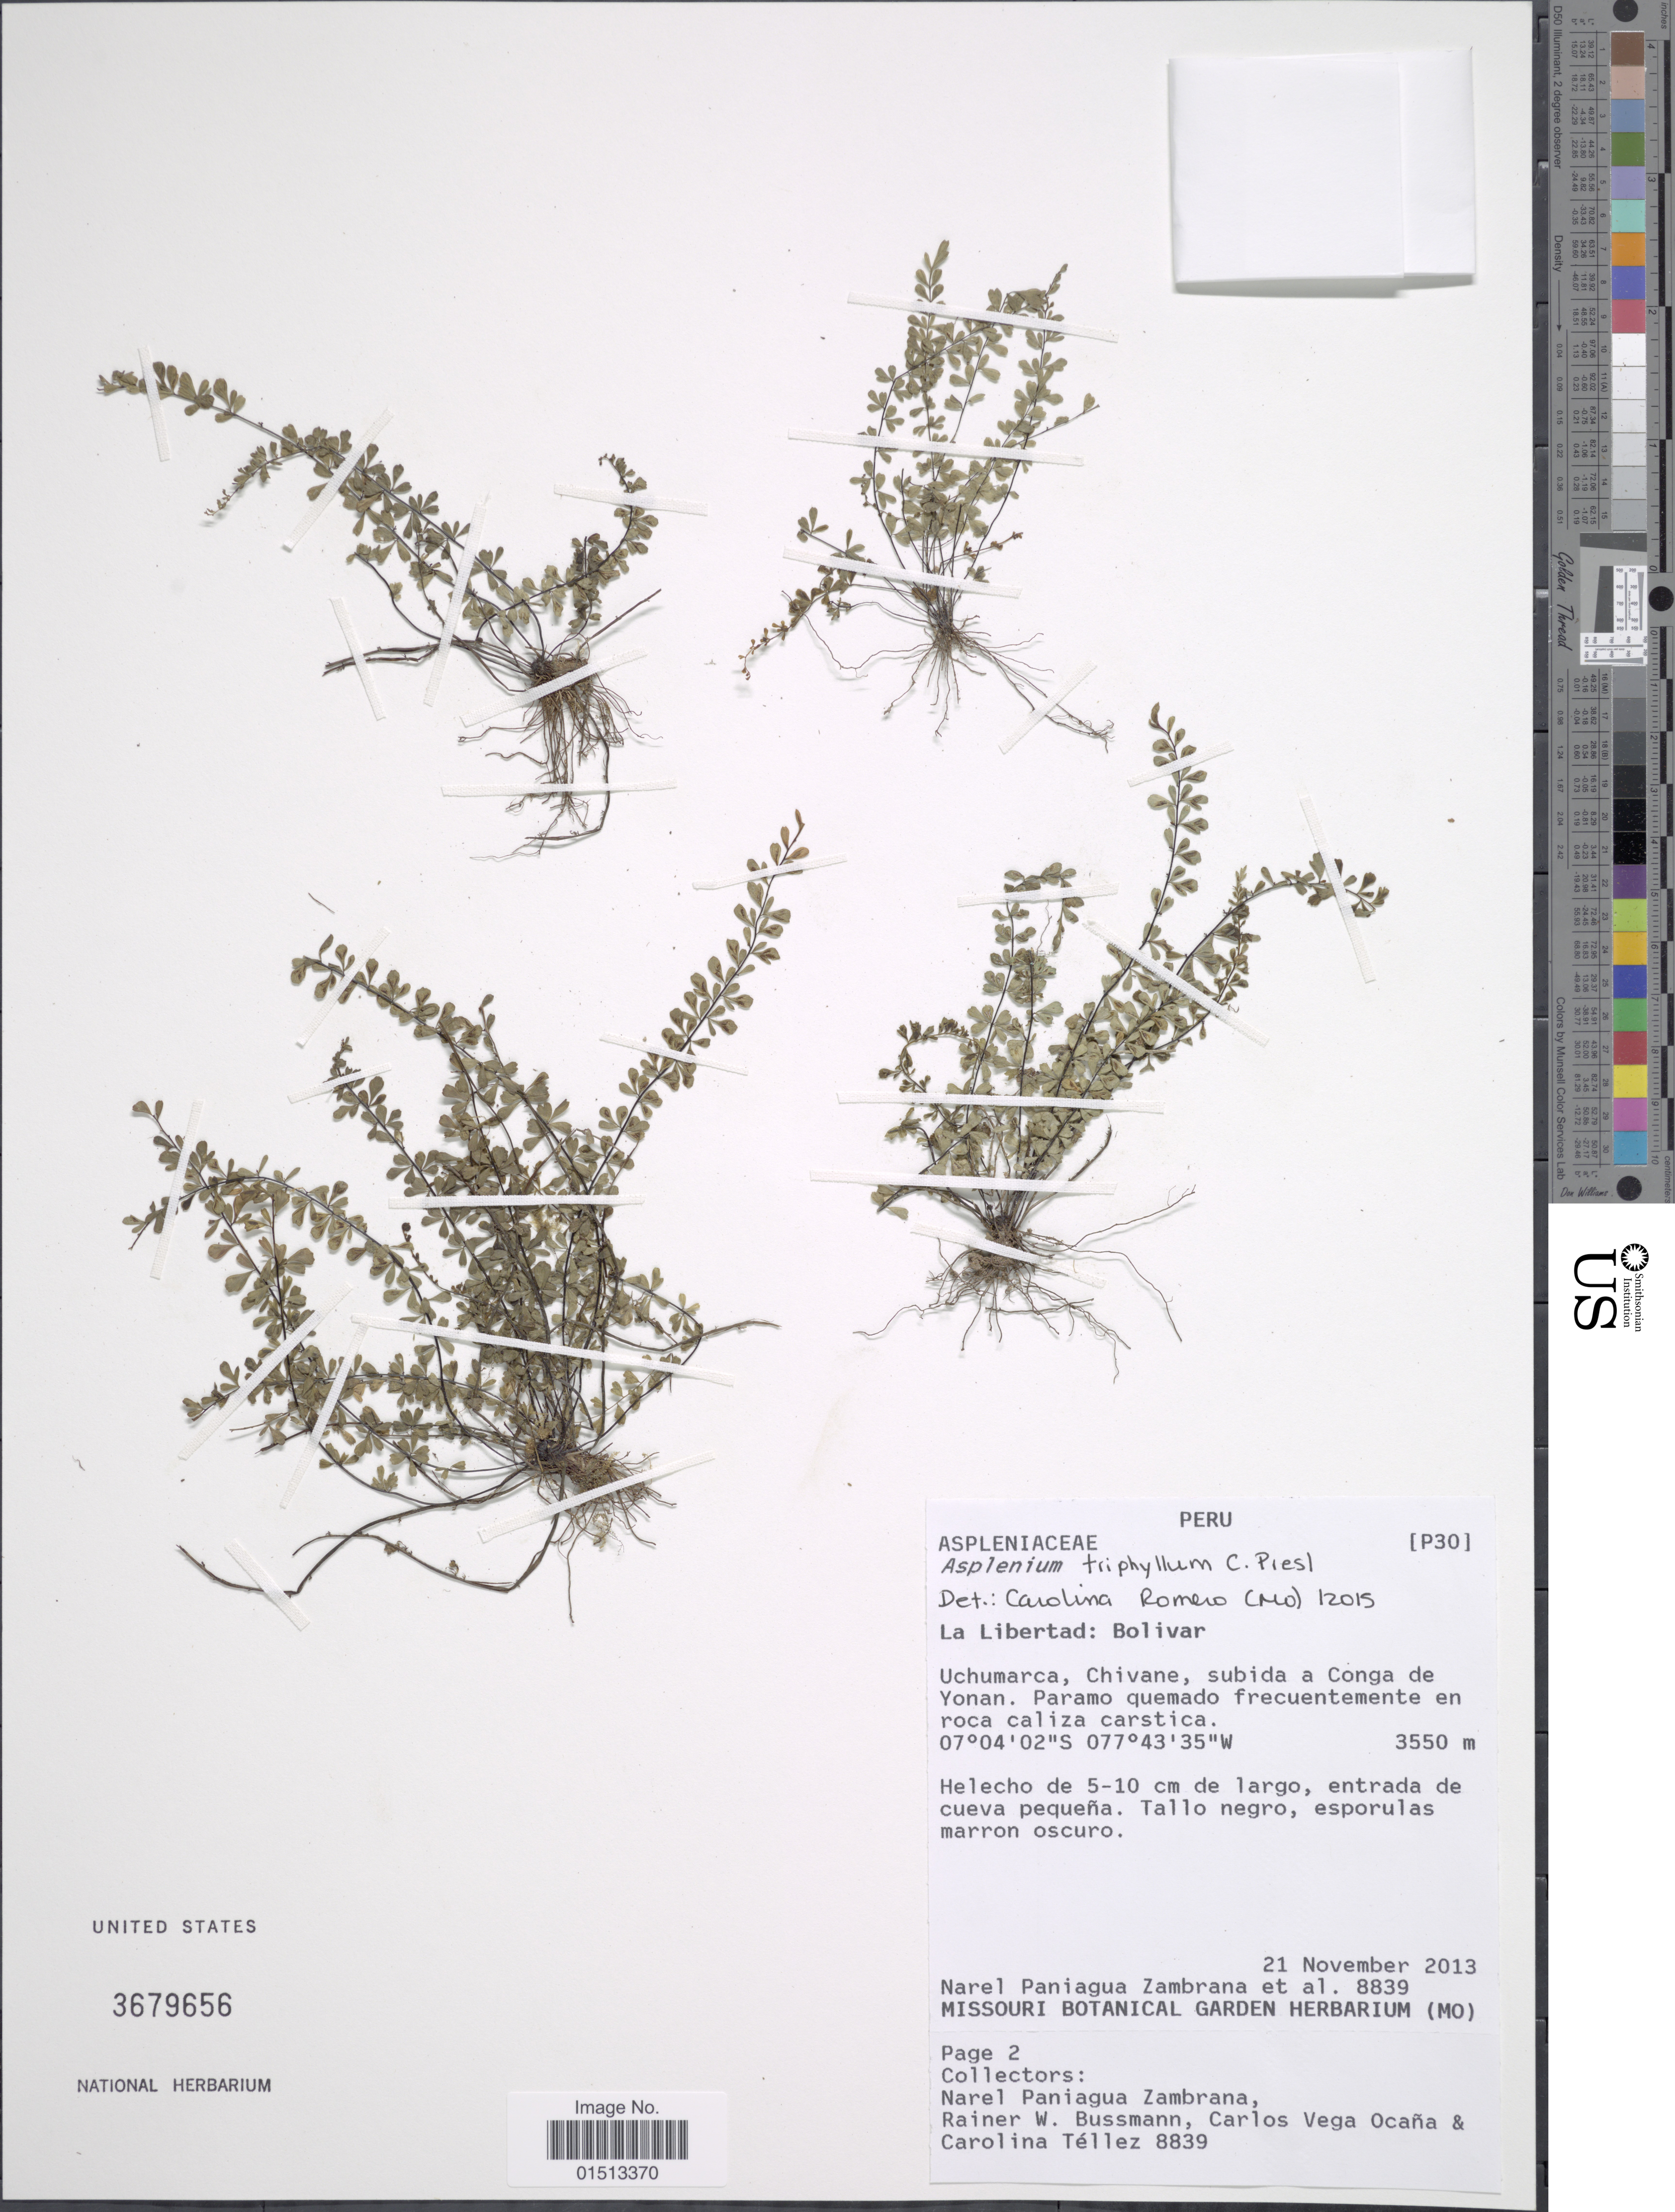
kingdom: Plantae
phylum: Tracheophyta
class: Polypodiopsida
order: Polypodiales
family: Aspleniaceae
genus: Asplenium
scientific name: Asplenium triphyllum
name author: C. Presl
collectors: N. Paniagua Zambrana, R. W. Bussmann, C. Vega Ocaña & C. Téllez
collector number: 8839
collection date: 2013-11-21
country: Peru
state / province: La Libertad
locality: Bolivar, Uchumarca, Chivane, subida a Conga de Yonan, paramo quemado frequentemente en roca caliza carstica.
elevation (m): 3550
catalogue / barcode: US 3679656